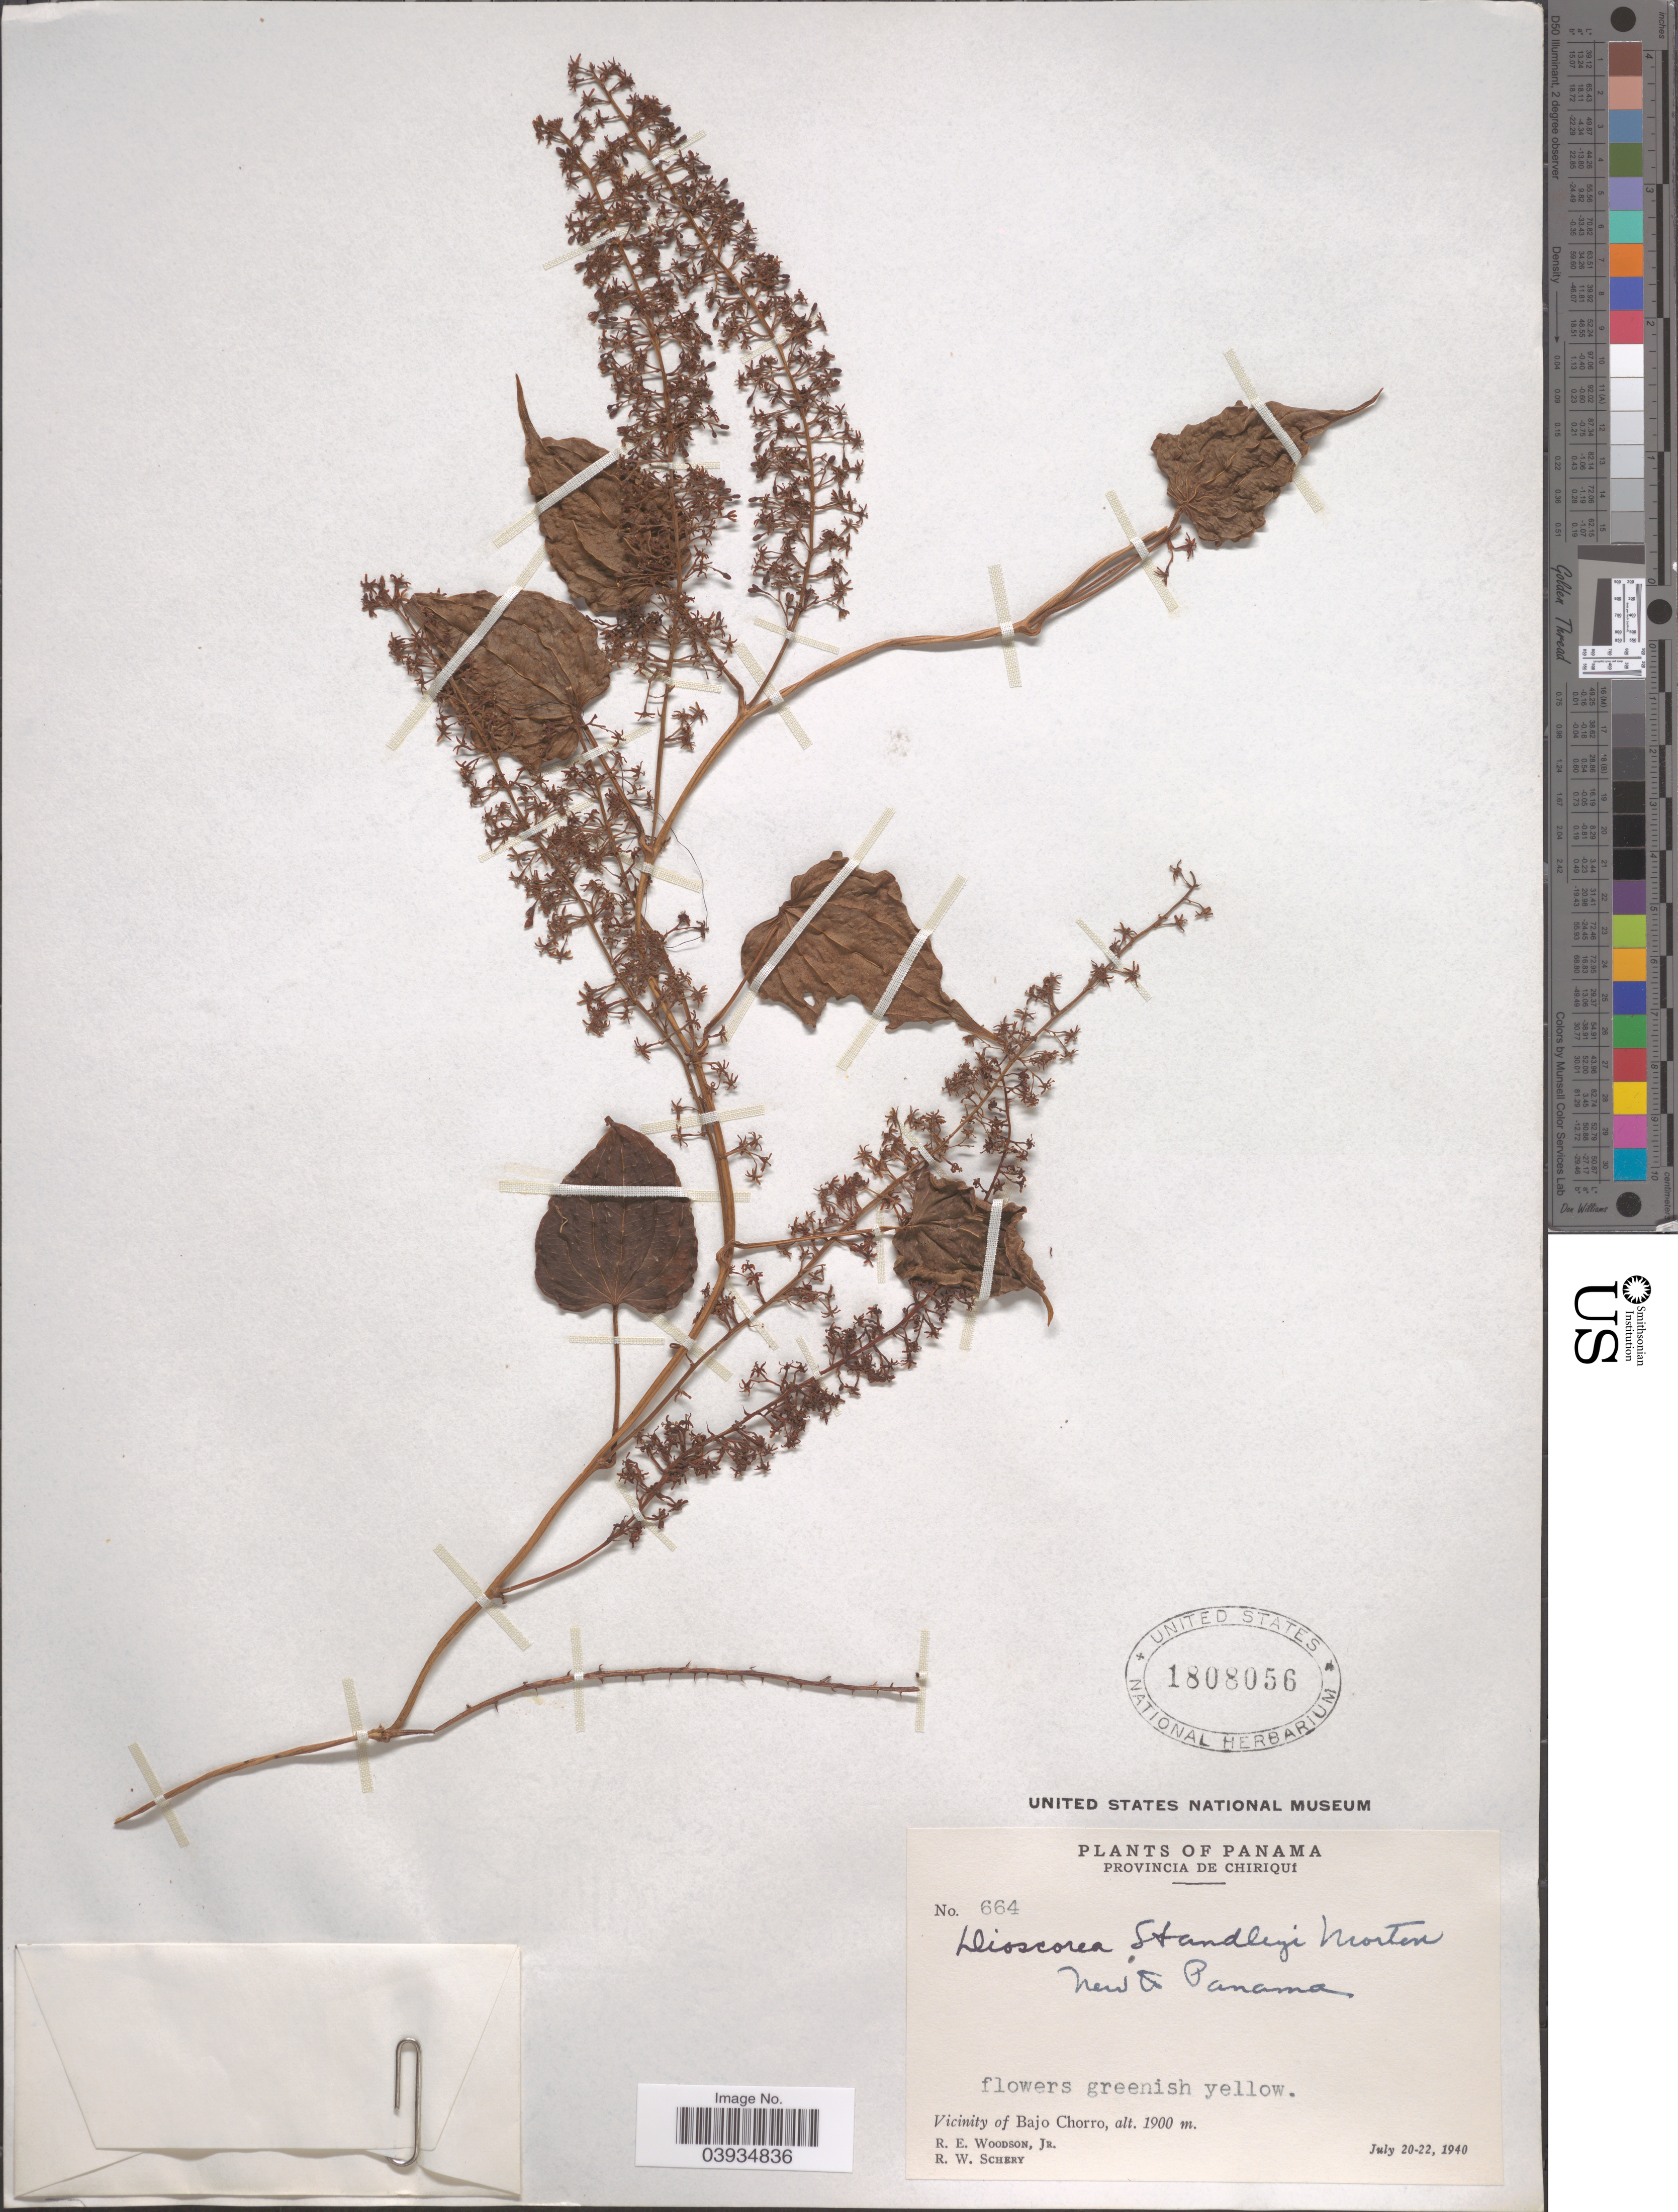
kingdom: Plantae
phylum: Tracheophyta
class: Liliopsida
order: Dioscoreales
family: Dioscoreaceae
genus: Dioscorea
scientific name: Dioscorea standleyi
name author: C.V. Morton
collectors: R. E. Woodson & R. W. Schery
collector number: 664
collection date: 1940-07-20/1940-07-22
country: Panama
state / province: Chiriqui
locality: Vicinity of Bajo Chorro.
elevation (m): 1900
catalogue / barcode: US 1808056